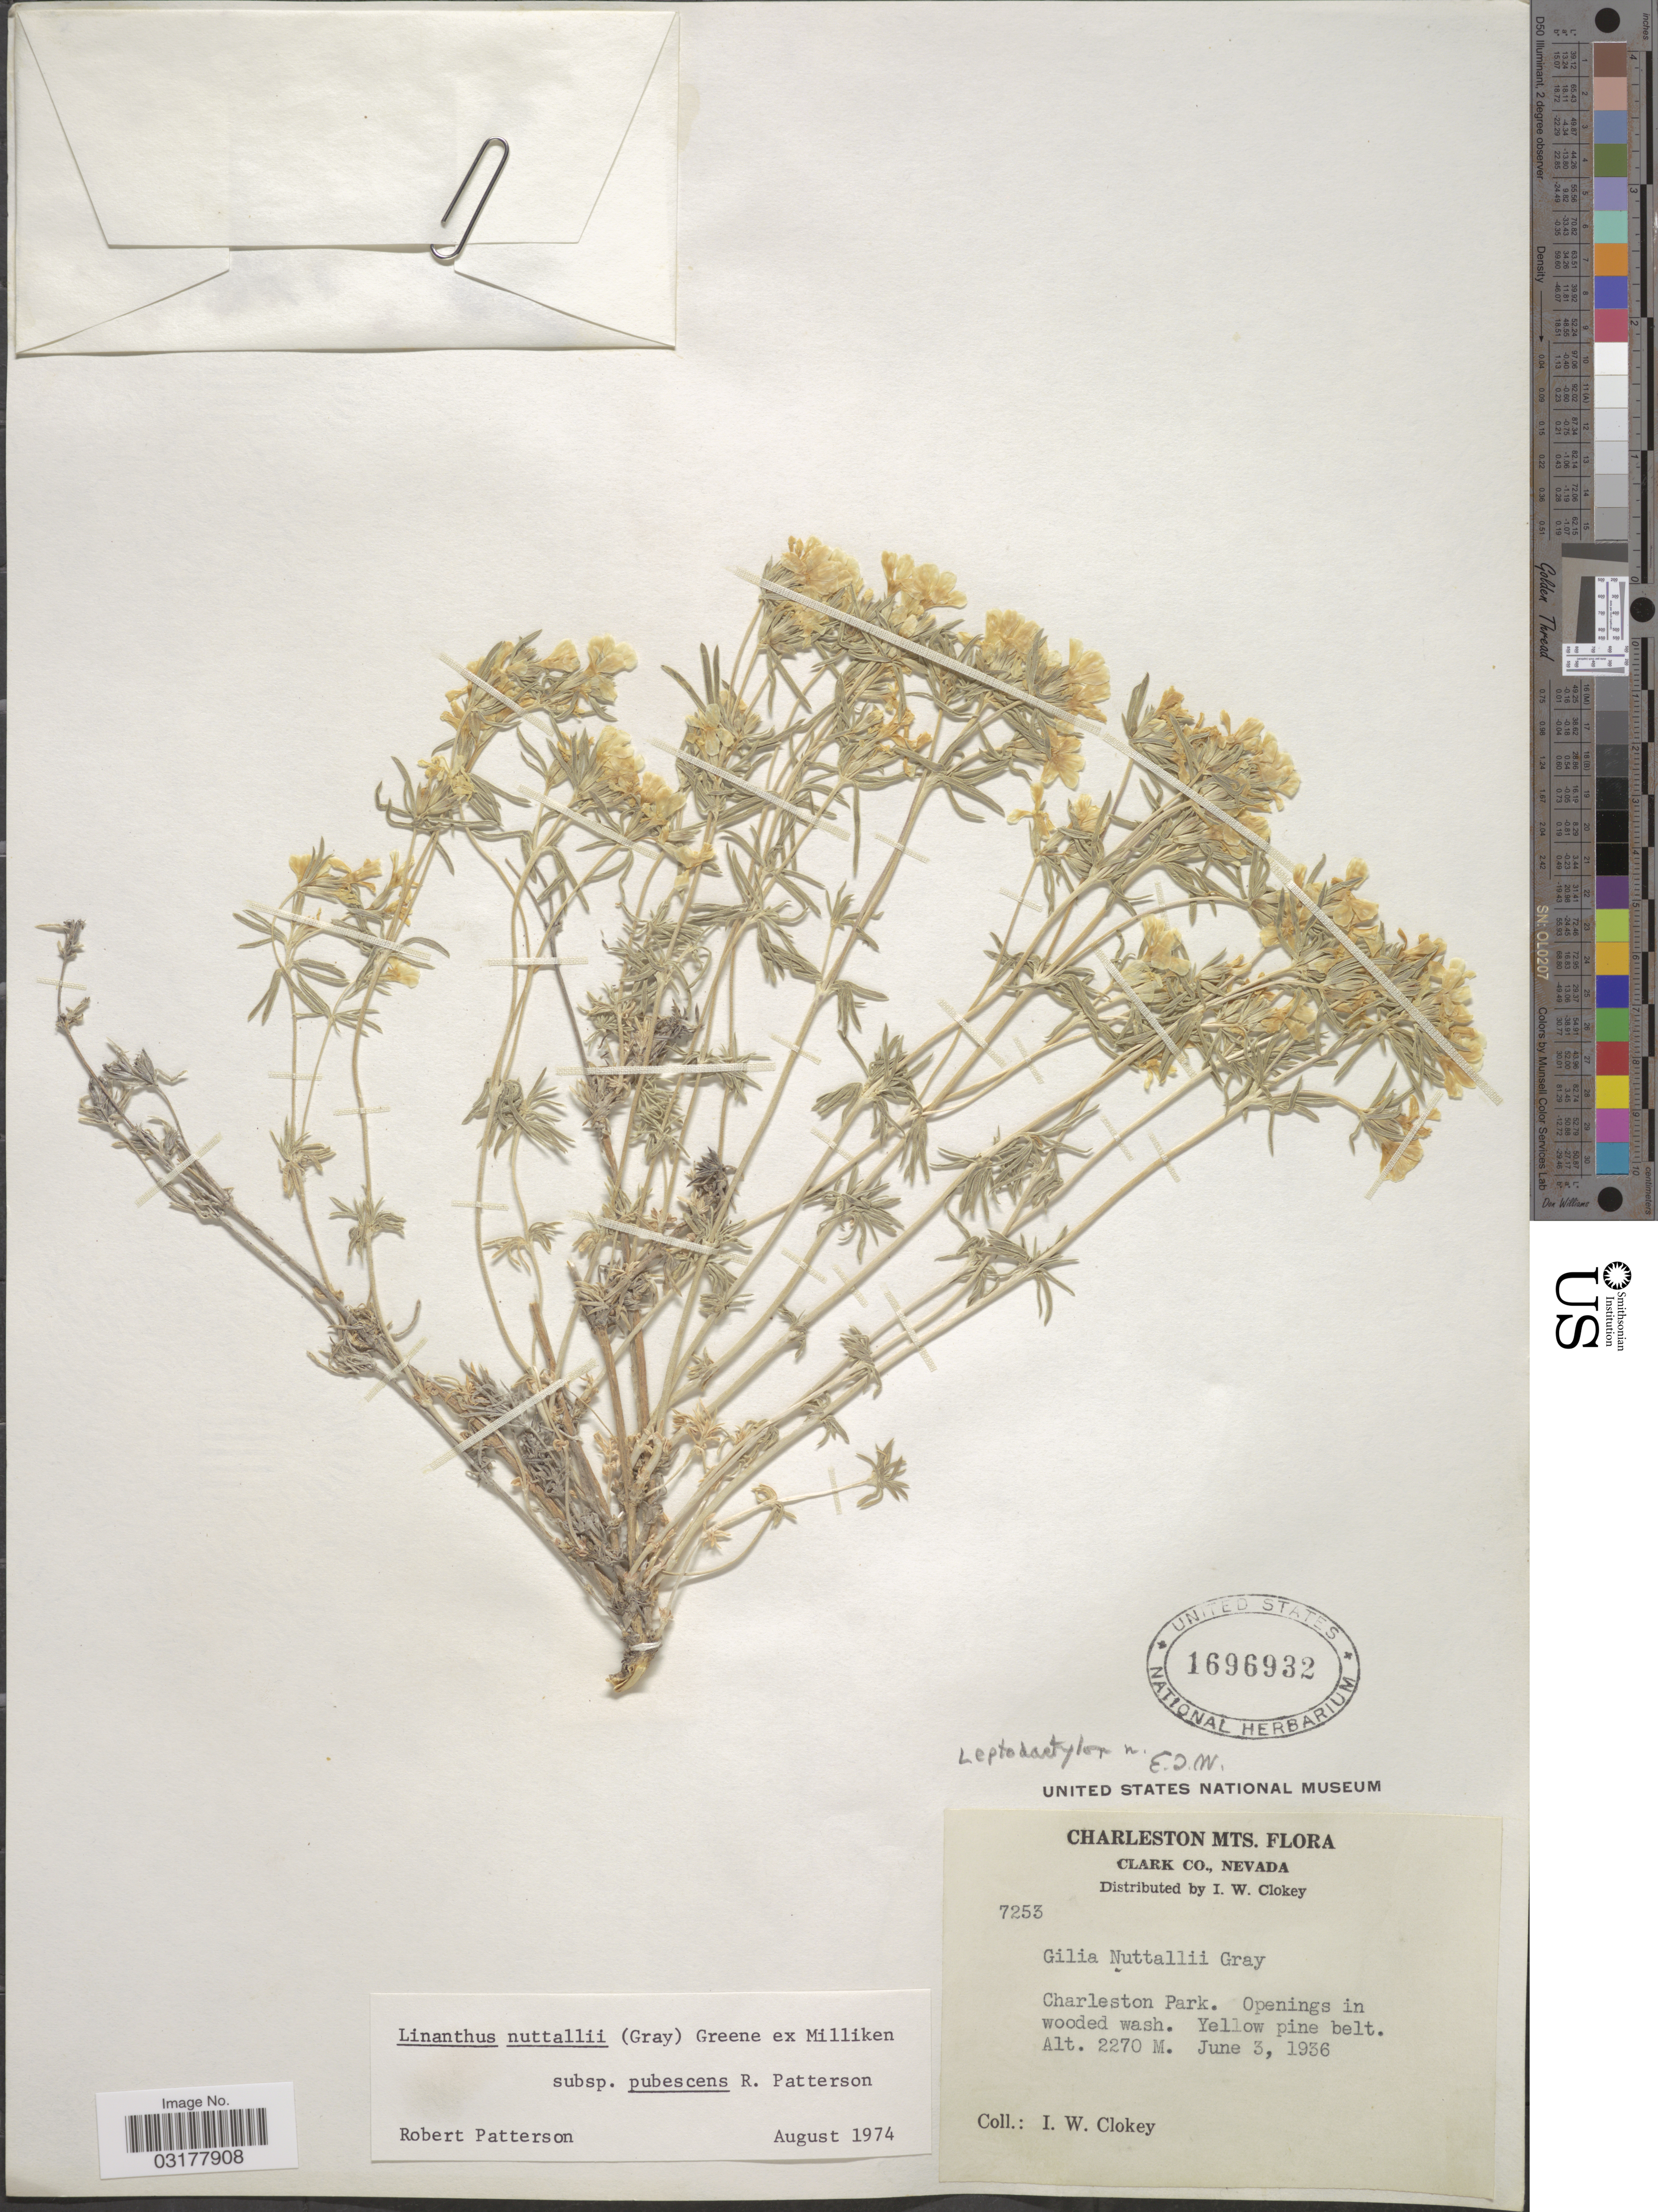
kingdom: Plantae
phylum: Tracheophyta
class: Magnoliopsida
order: Ericales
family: Polemoniaceae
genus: Leptosiphon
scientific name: Leptosiphon nuttallii subsp. pubescens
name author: (R. Patt.) J.M. Porter & L.A. Johnson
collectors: I. W. Clokey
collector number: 7253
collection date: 1936-06-03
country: United States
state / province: Nevada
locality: Charleston Mts., Clark Co., Charleston Park.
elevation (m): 2270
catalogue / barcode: US 1696932